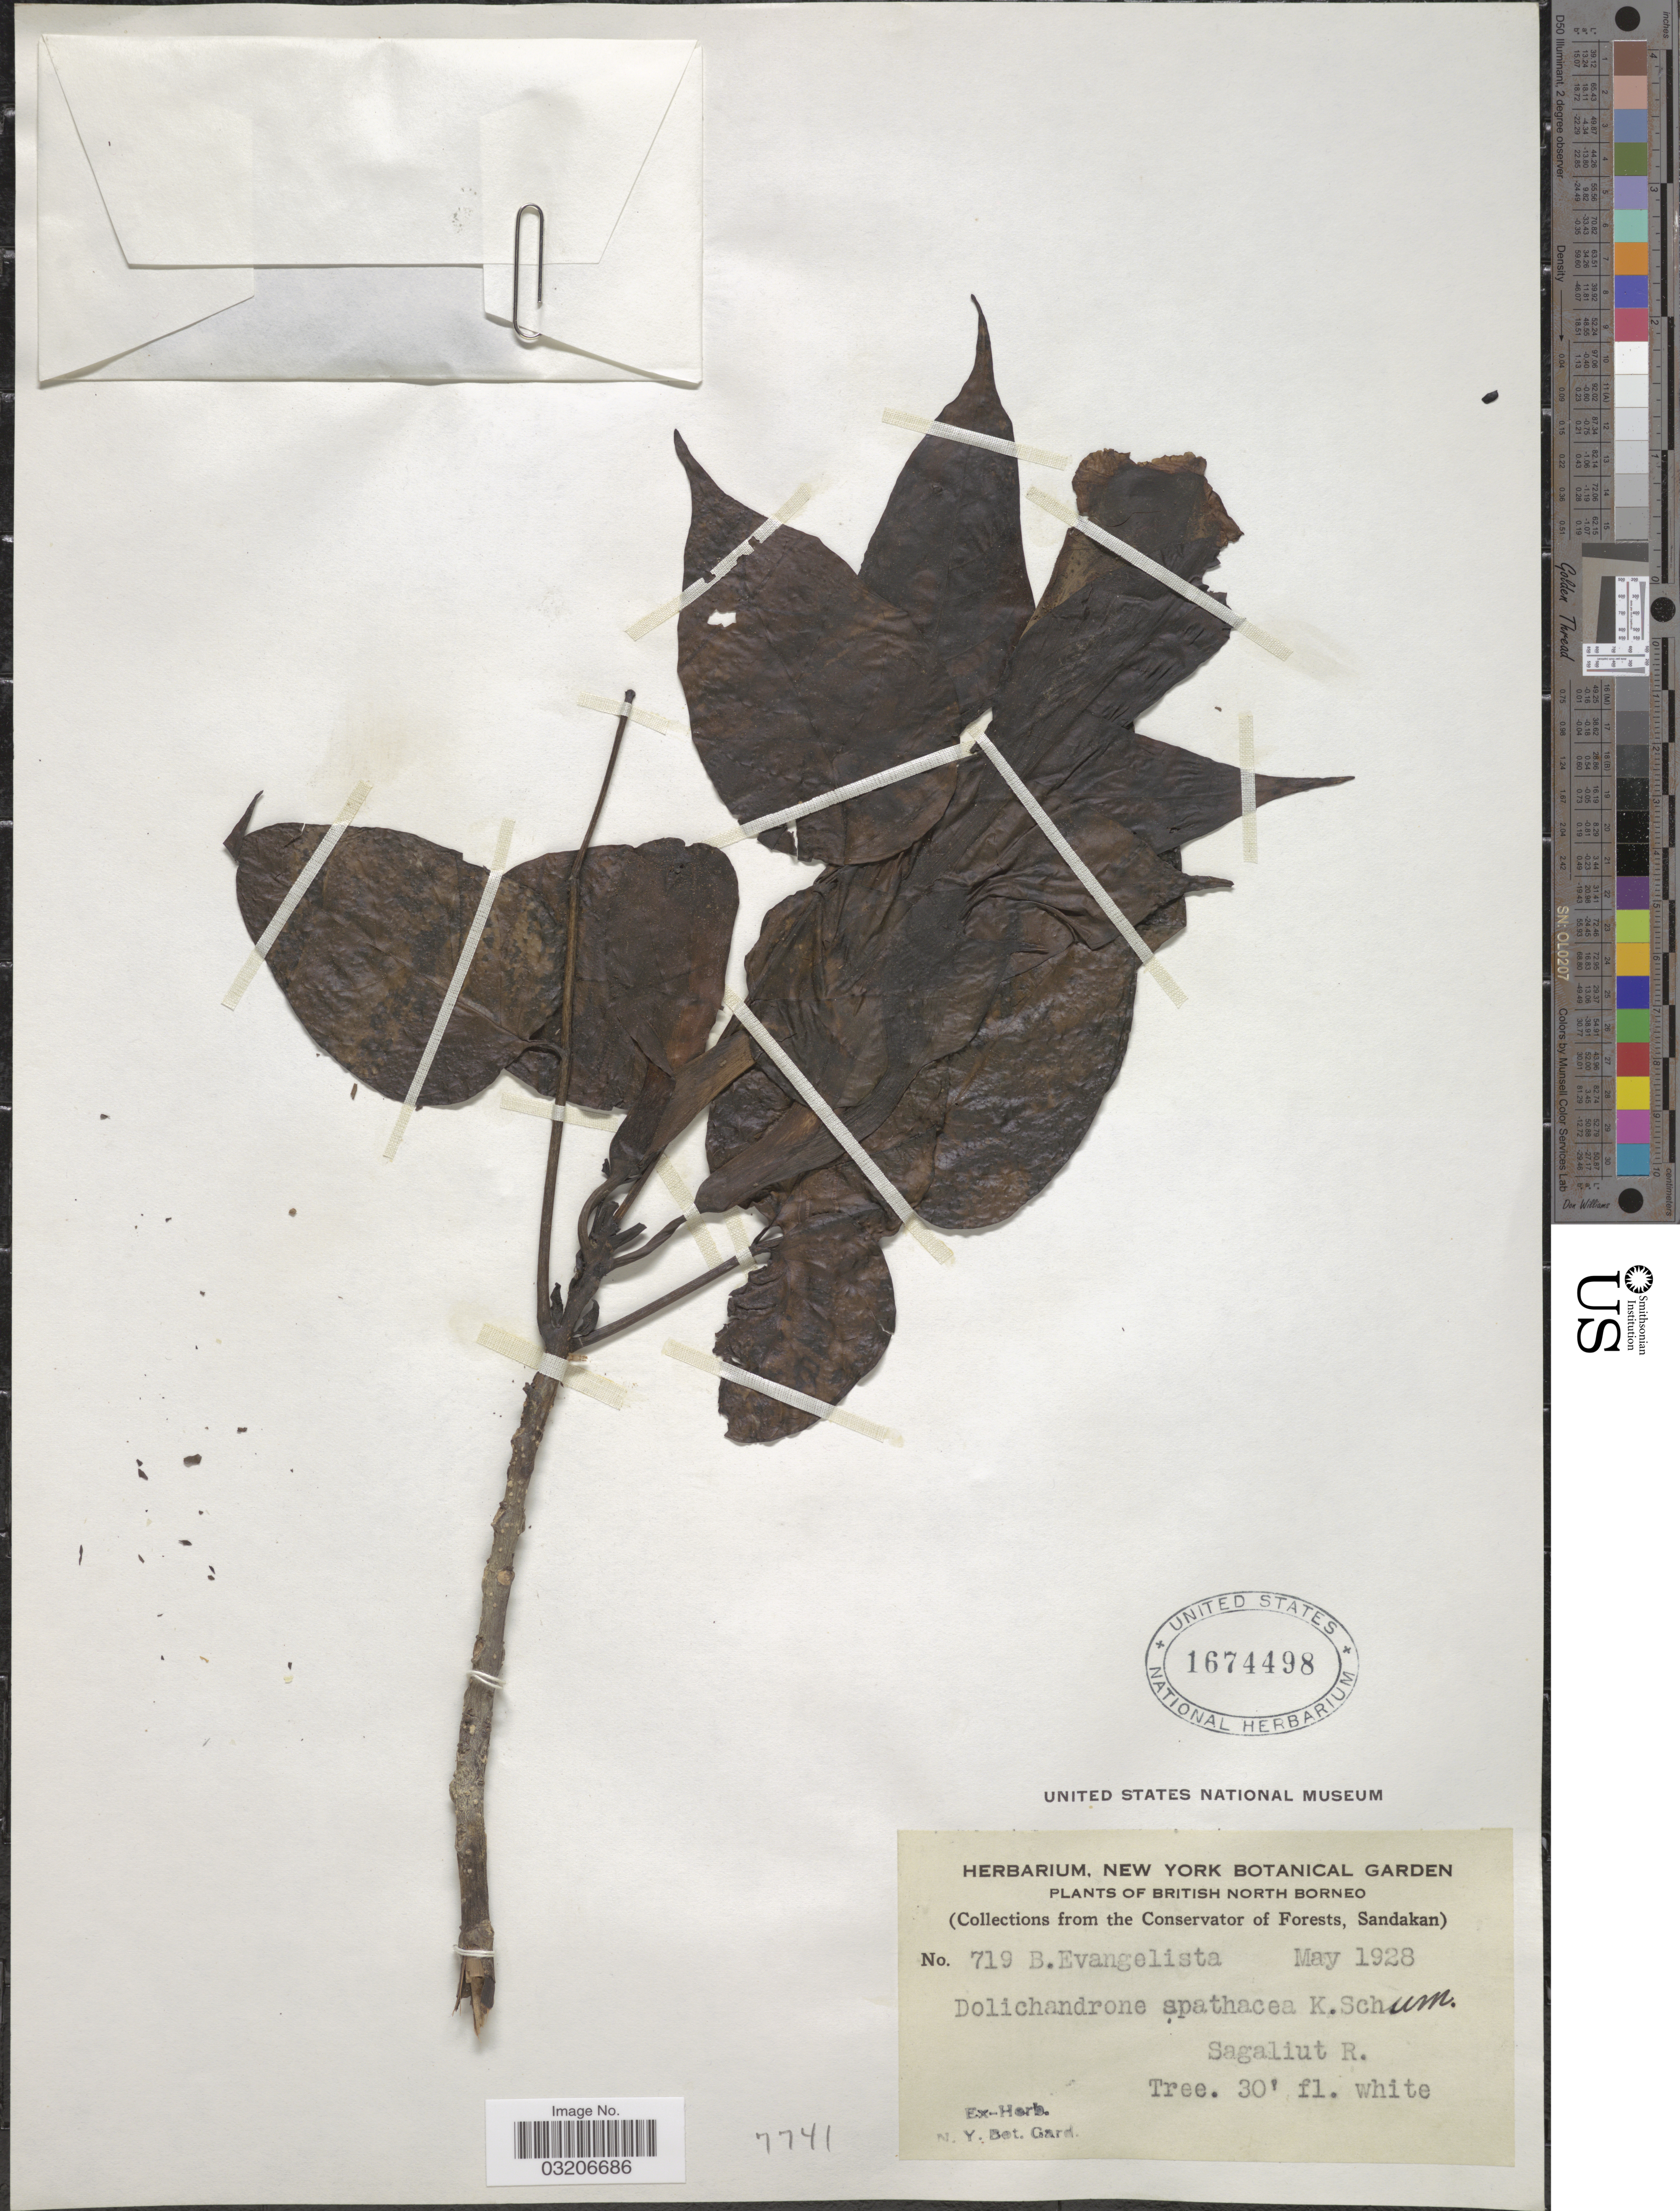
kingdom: Plantae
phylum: Tracheophyta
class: Magnoliopsida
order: Lamiales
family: Bignoniaceae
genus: Dolichandrone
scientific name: Dolichandrone spathacea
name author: (L. f.) K. Schum.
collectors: B. Evangelista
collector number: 719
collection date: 1928-05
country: Malaysia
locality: British North Borneo. Forest, Conservator Forest, Sandakan. [unsure placement] Sagaliut R.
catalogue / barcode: US 1674498